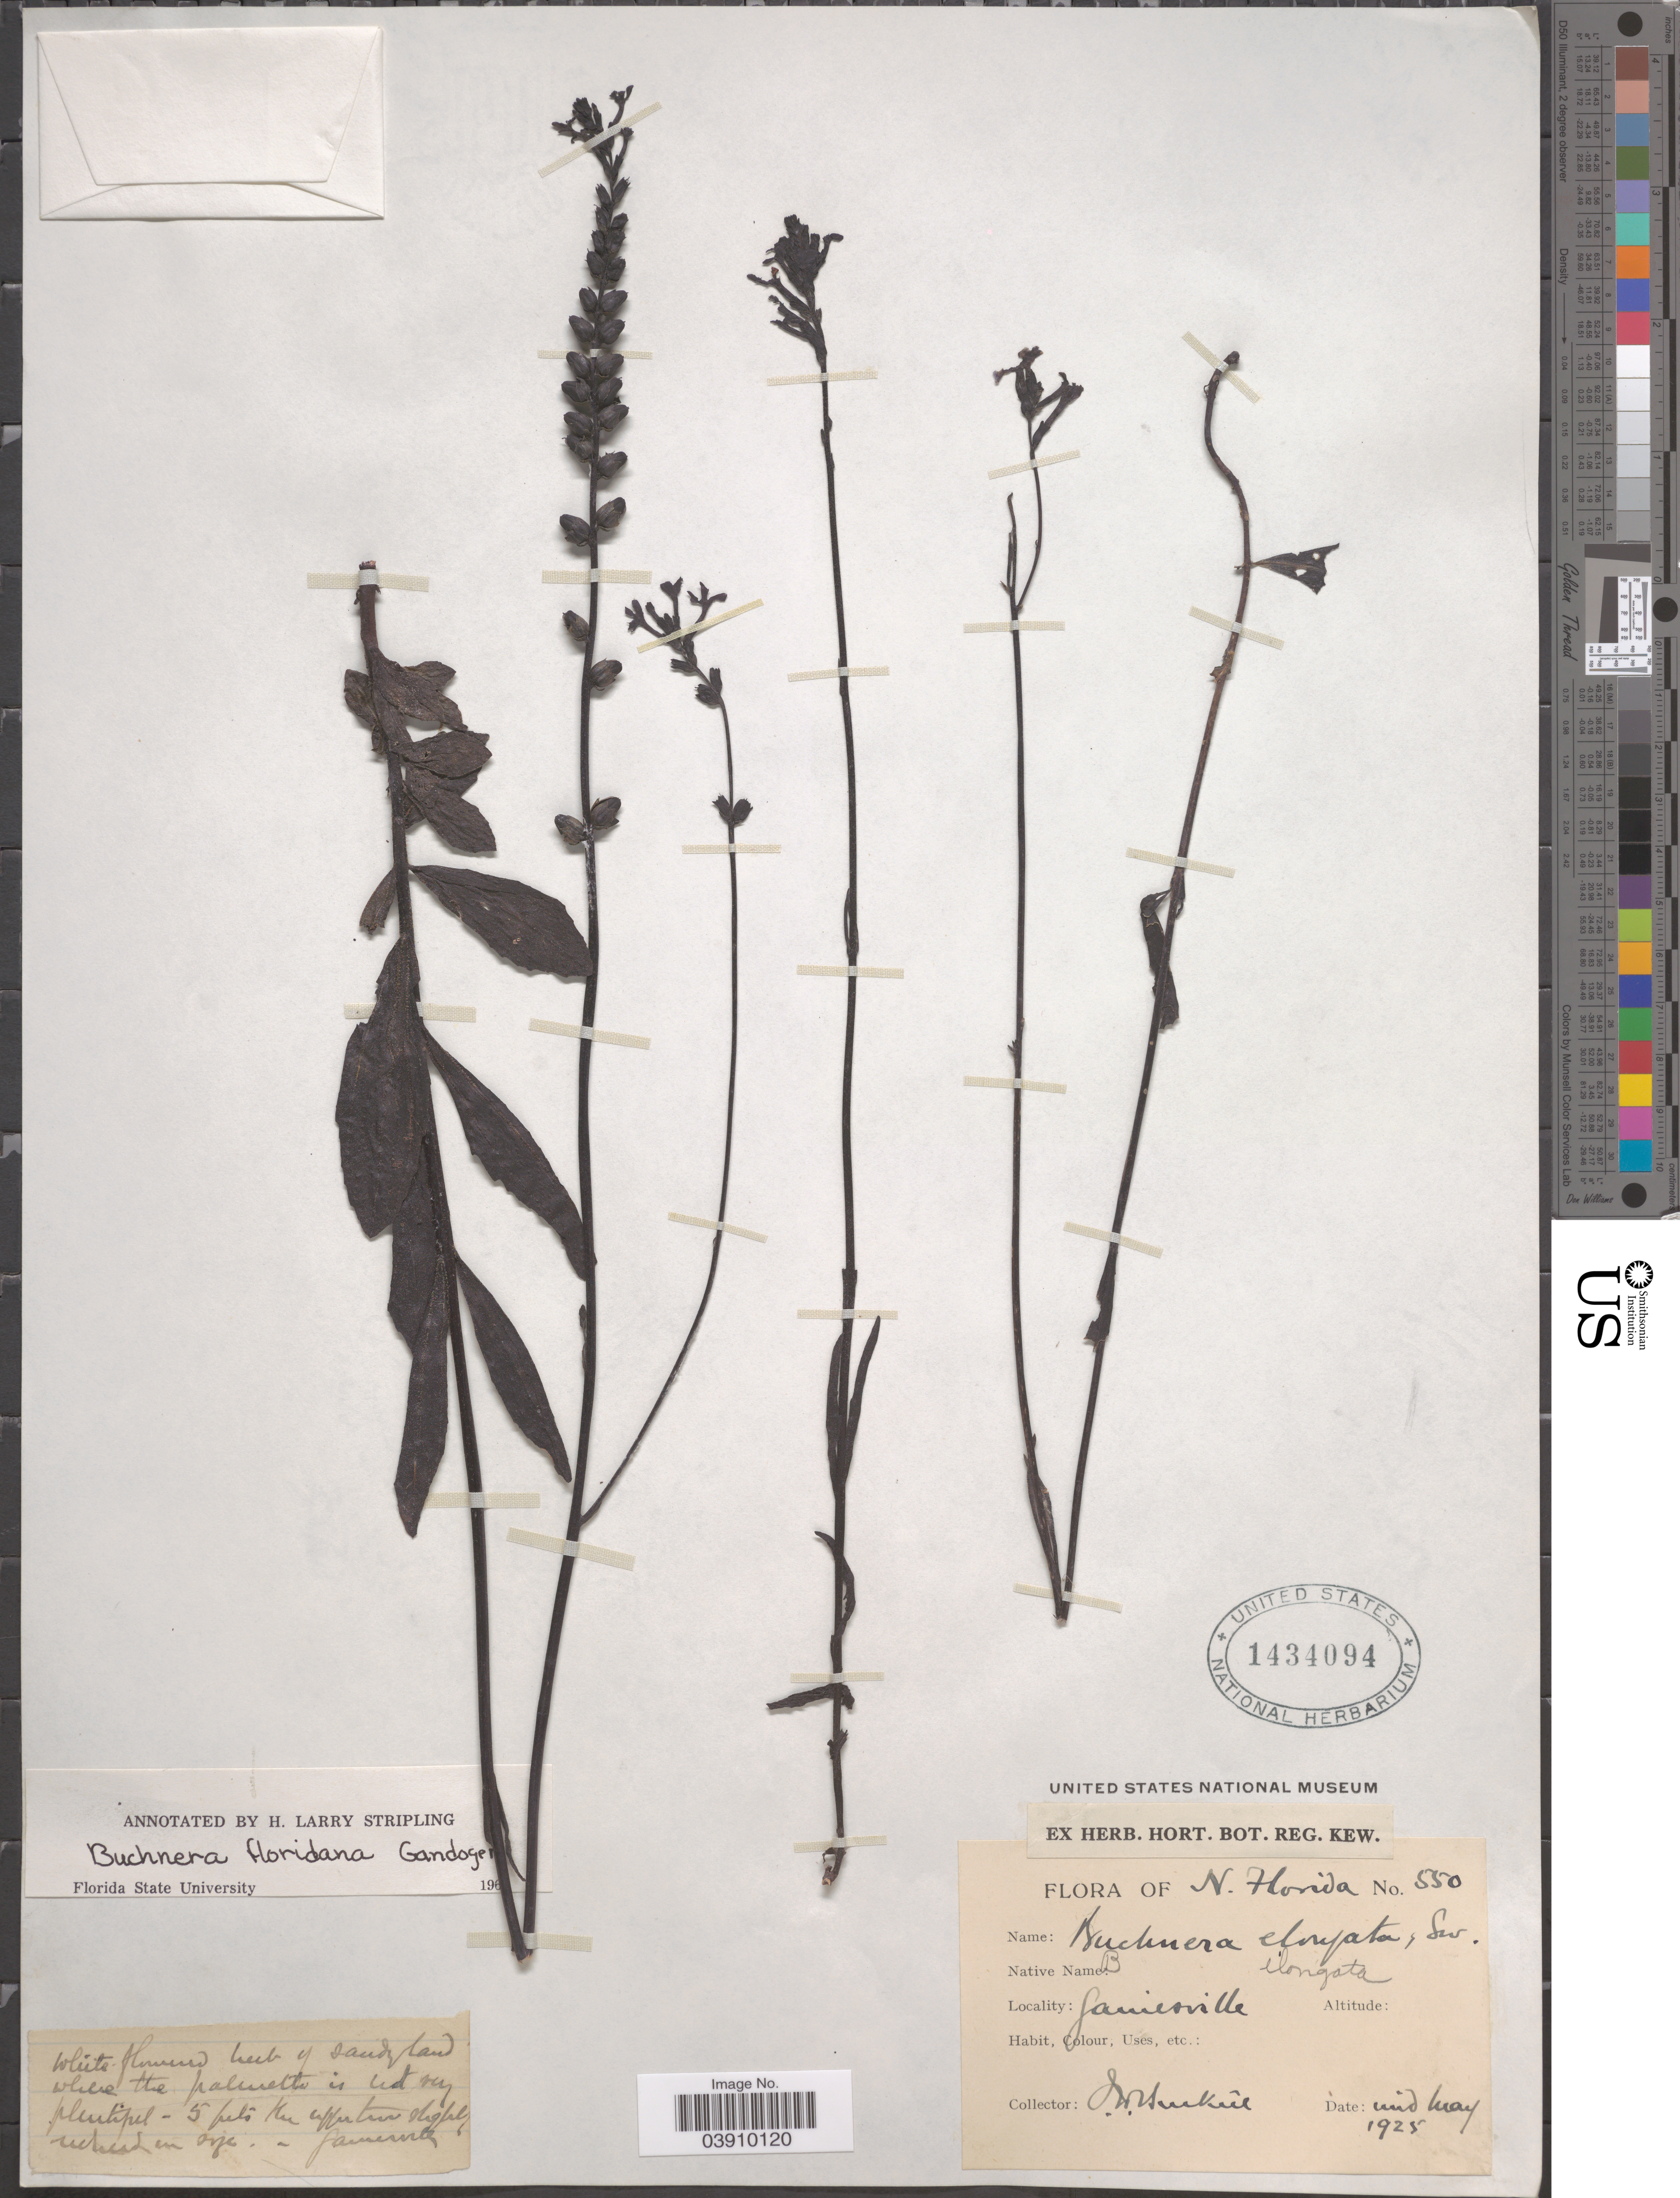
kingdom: Plantae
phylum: Tracheophyta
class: Magnoliopsida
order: Lamiales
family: Orobanchaceae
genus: Buchnera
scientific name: Buchnera floridana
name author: Gand.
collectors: H. S. McKee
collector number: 550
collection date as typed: mid may 1925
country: United States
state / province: Florida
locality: N. Florida. Jamesville.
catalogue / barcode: US 1434094